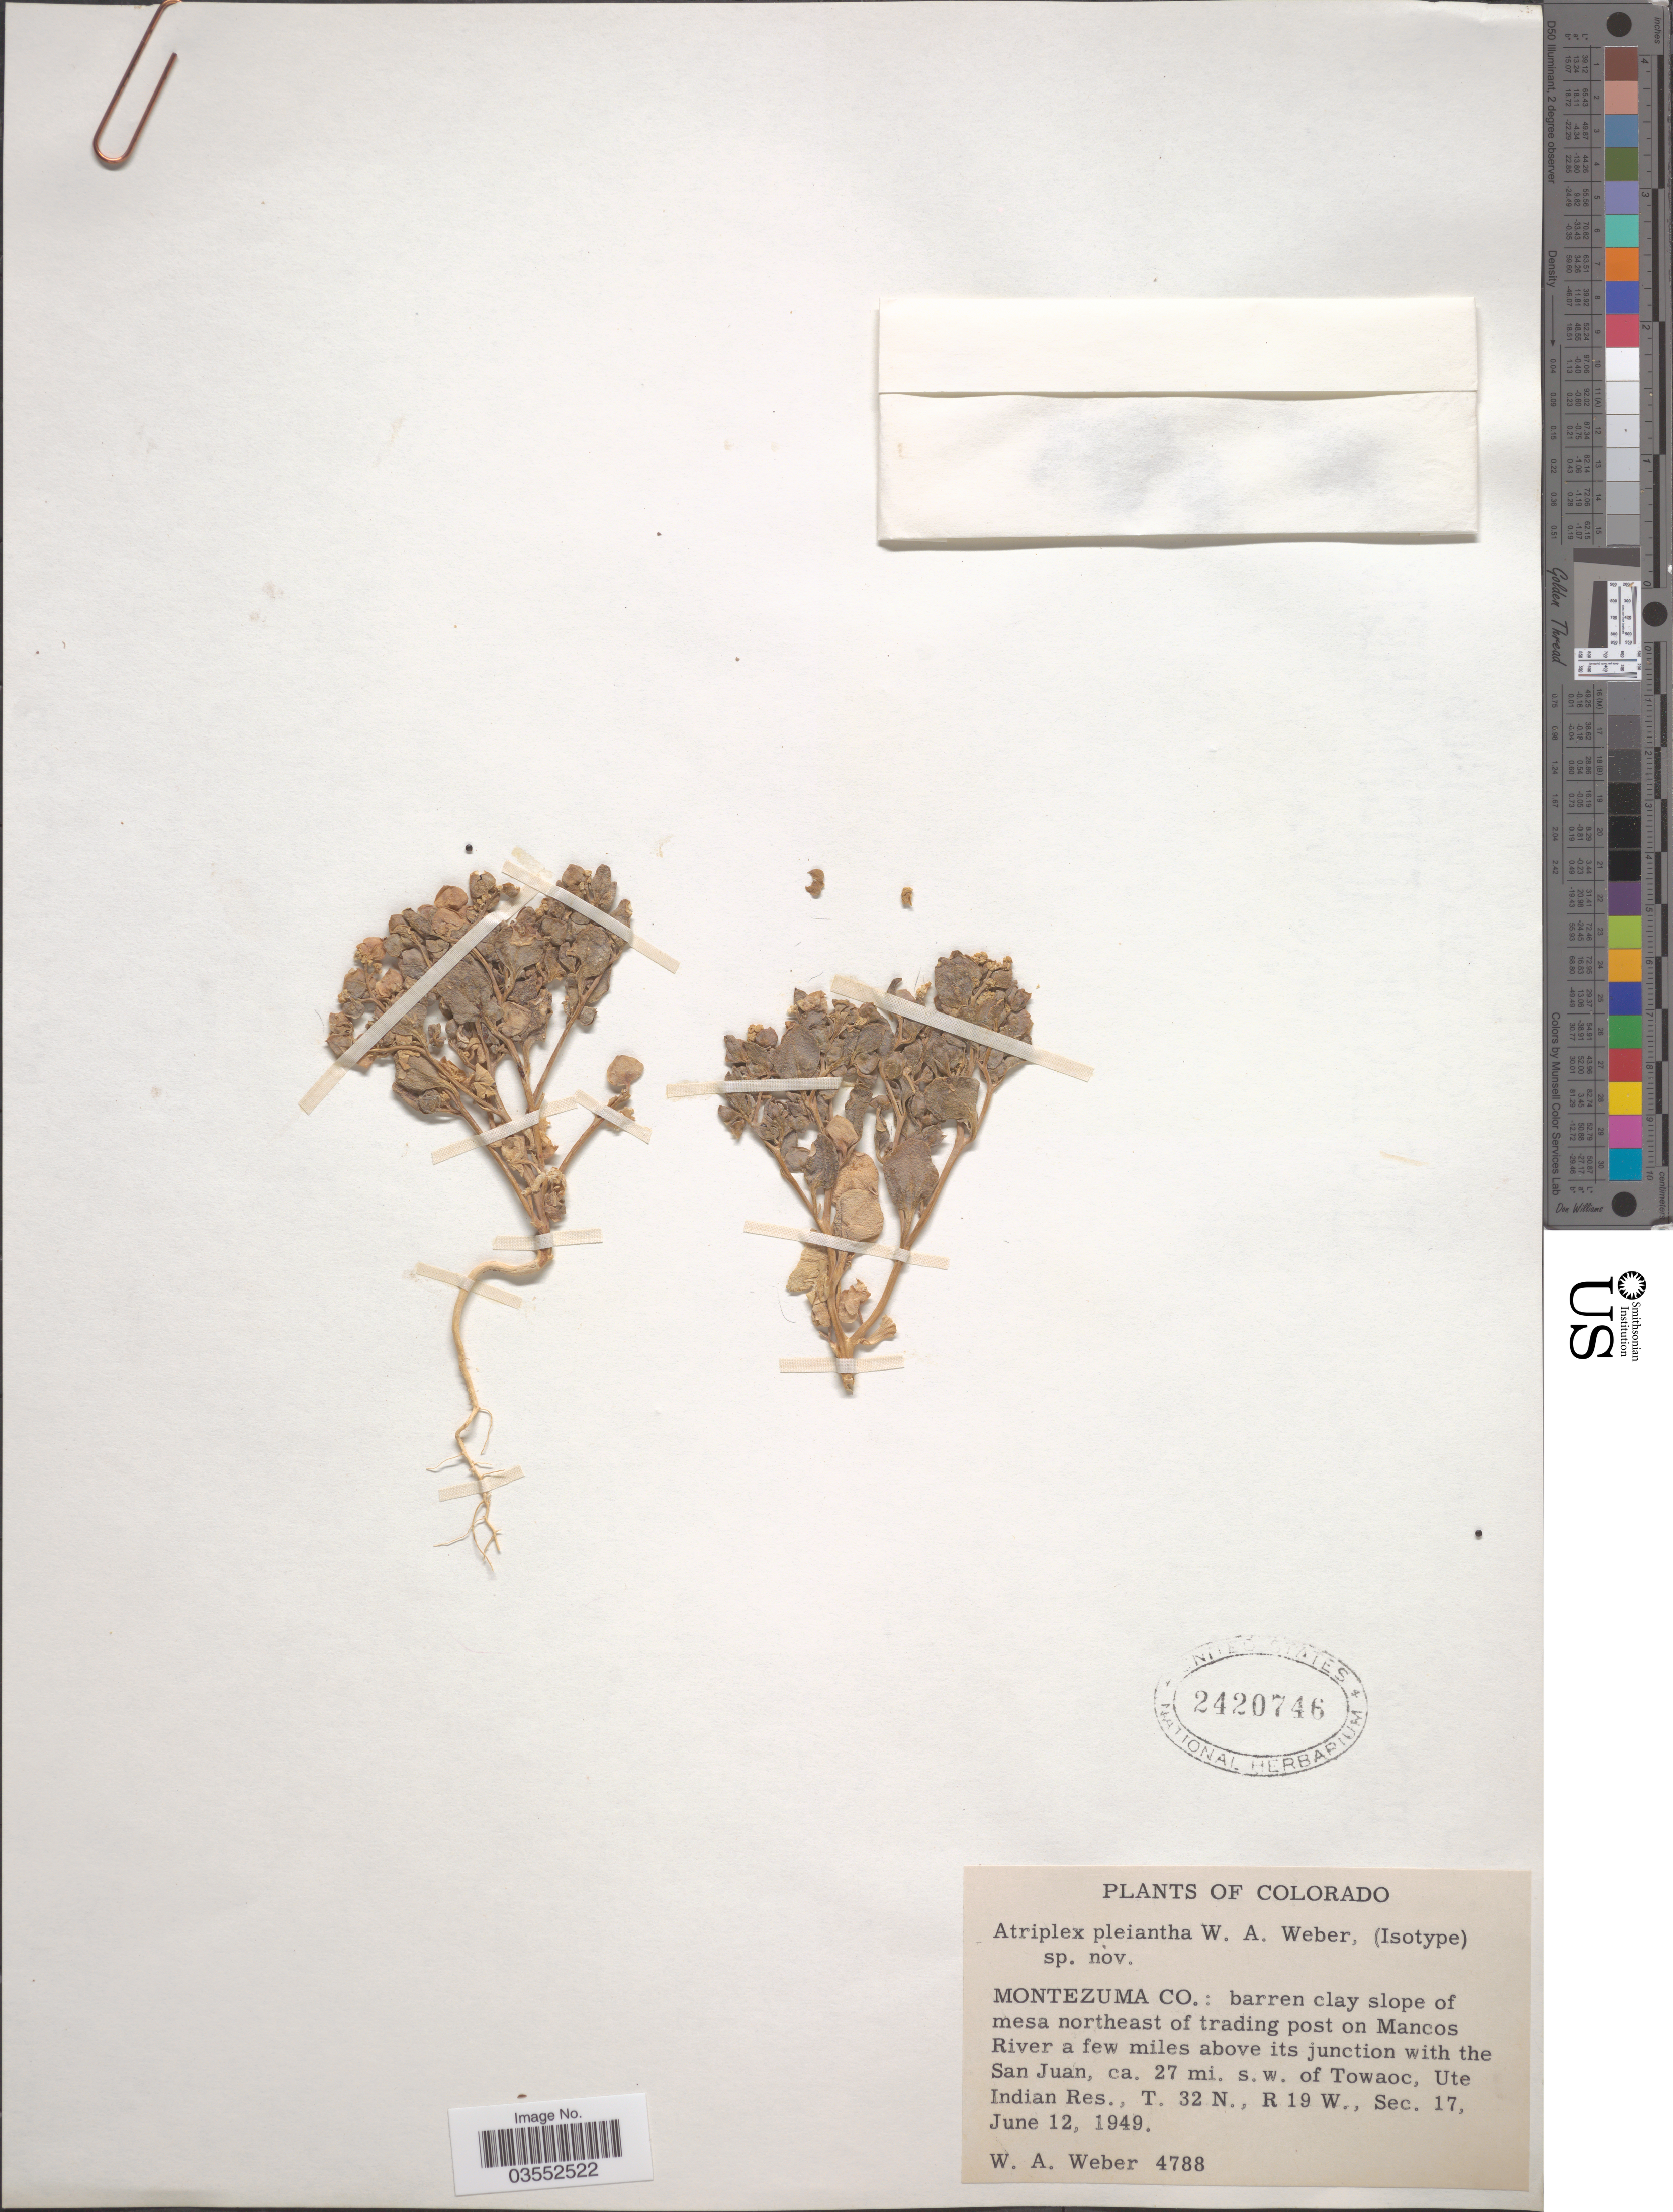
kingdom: Plantae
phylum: Tracheophyta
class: Magnoliopsida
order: Caryophyllales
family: Amaranthaceae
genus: Atriplex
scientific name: Atriplex pleiantha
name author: W.A. Weber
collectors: W. A. Weber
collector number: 4788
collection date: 1949-06-12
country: United States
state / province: Colorado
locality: Montezuma Co.: barren clay slope of mesa northeast of trading post on Mancos River a few miles above its junction with the San Juan, ca. 27 mi. s.w. of Towaoc, Ute Indian Res., T.32N., R19W., Sec. 17.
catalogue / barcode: US 2420746